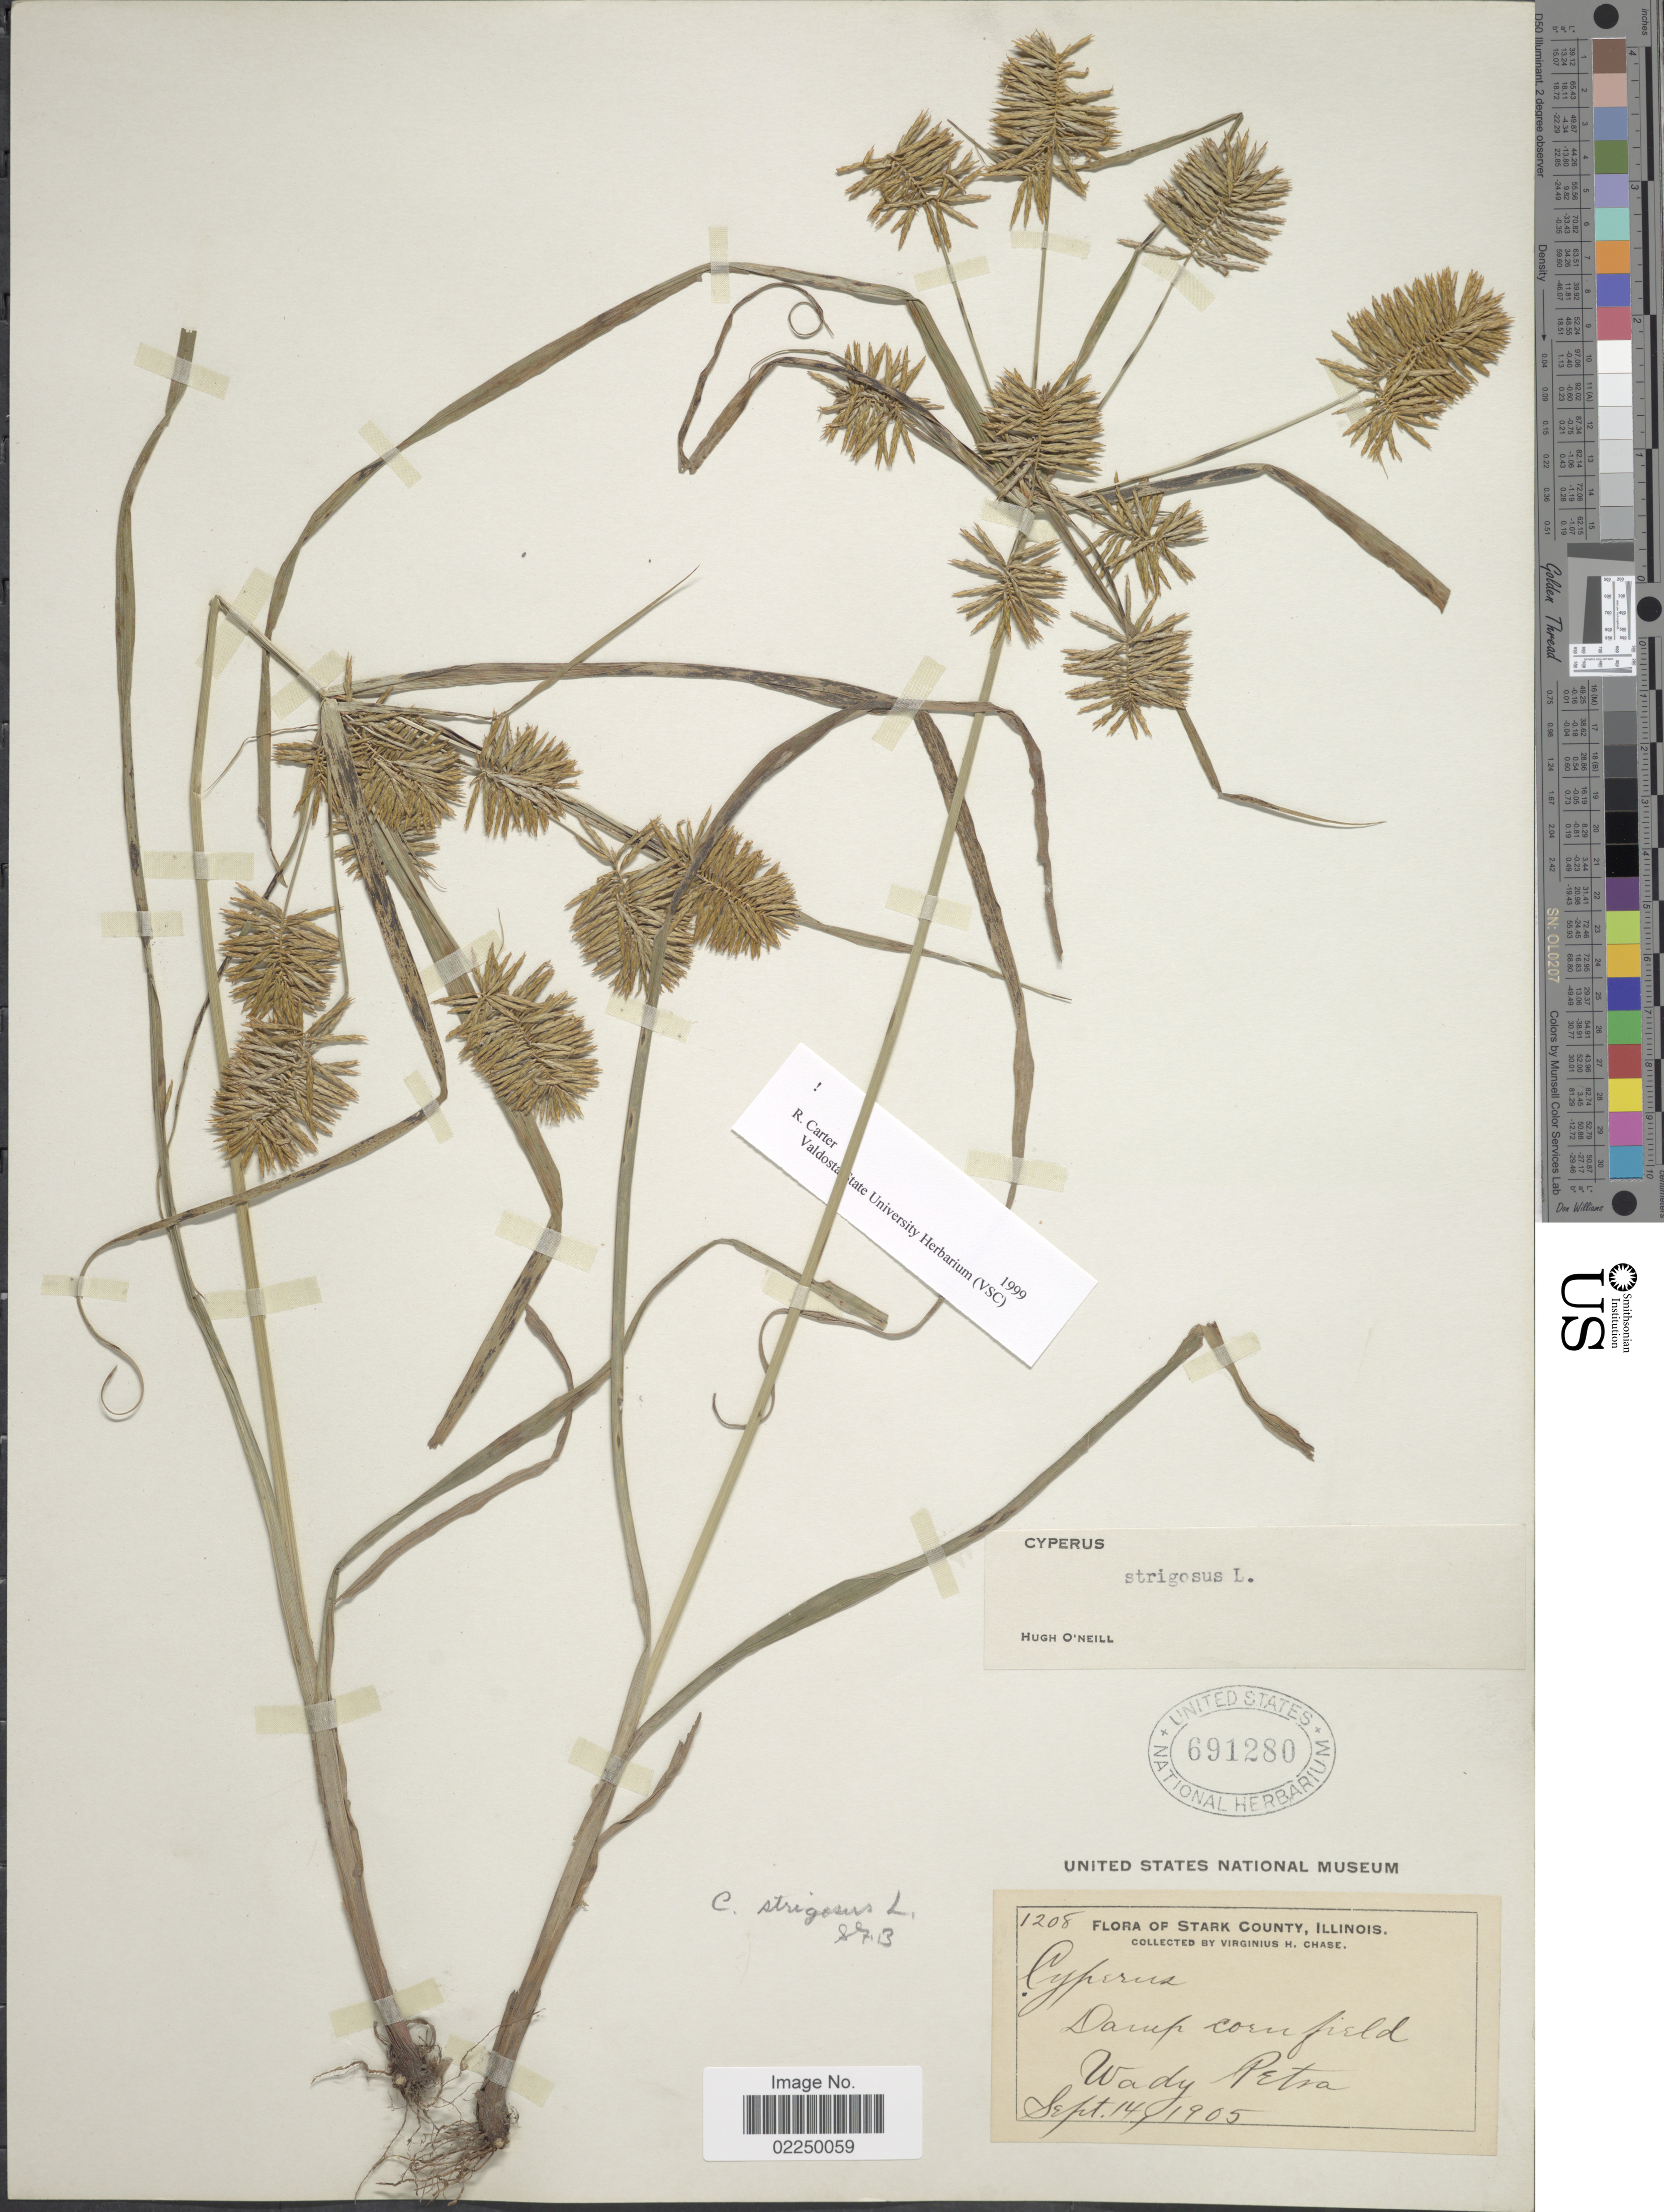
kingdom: Plantae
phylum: Tracheophyta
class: Liliopsida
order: Poales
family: Cyperaceae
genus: Cyperus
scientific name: Cyperus strigosus L.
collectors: V. H. Chase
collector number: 1208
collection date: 1905-09-14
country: United States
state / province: Illinois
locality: Stark County, Damp cornfield, Wady Petra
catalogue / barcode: US 691280